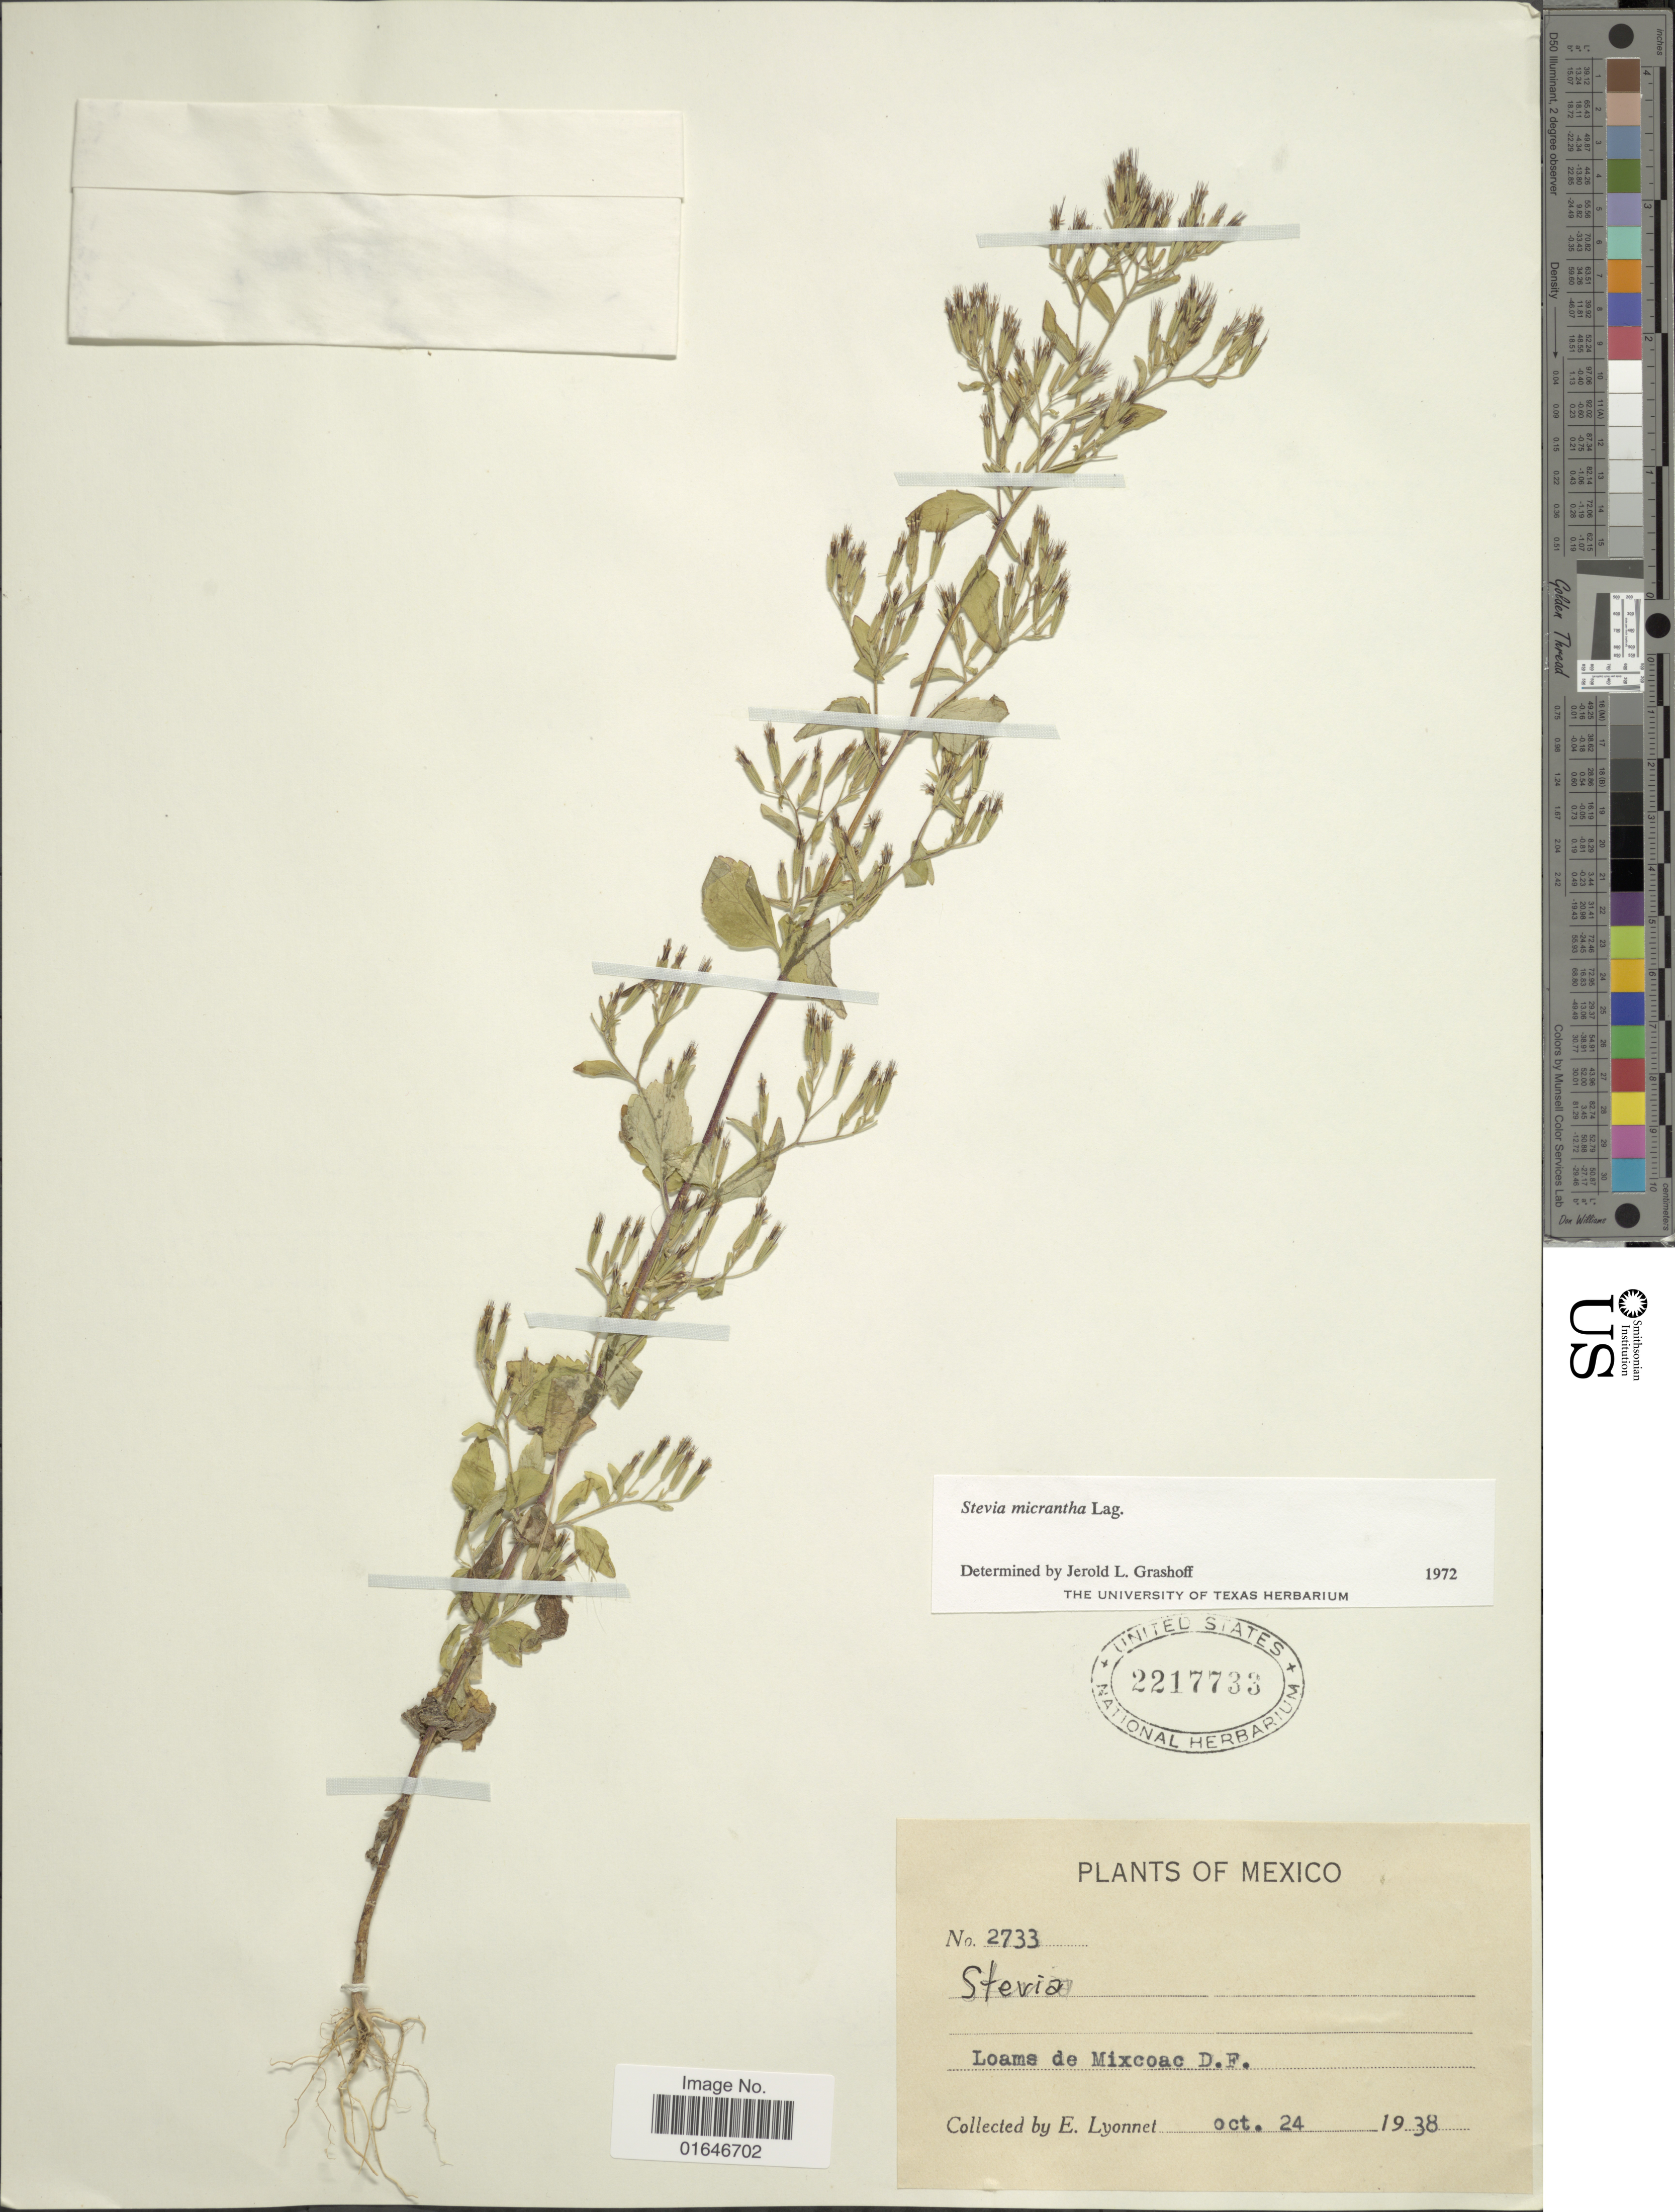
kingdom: Plantae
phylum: Tracheophyta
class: Magnoliopsida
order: Asterales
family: Asteraceae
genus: Stevia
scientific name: Stevia micrantha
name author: Lag.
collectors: E. Lyonnet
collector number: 2733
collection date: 1938-10-24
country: Mexico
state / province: Distrito Federal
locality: Loams de Mixcoac.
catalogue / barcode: US 2217733